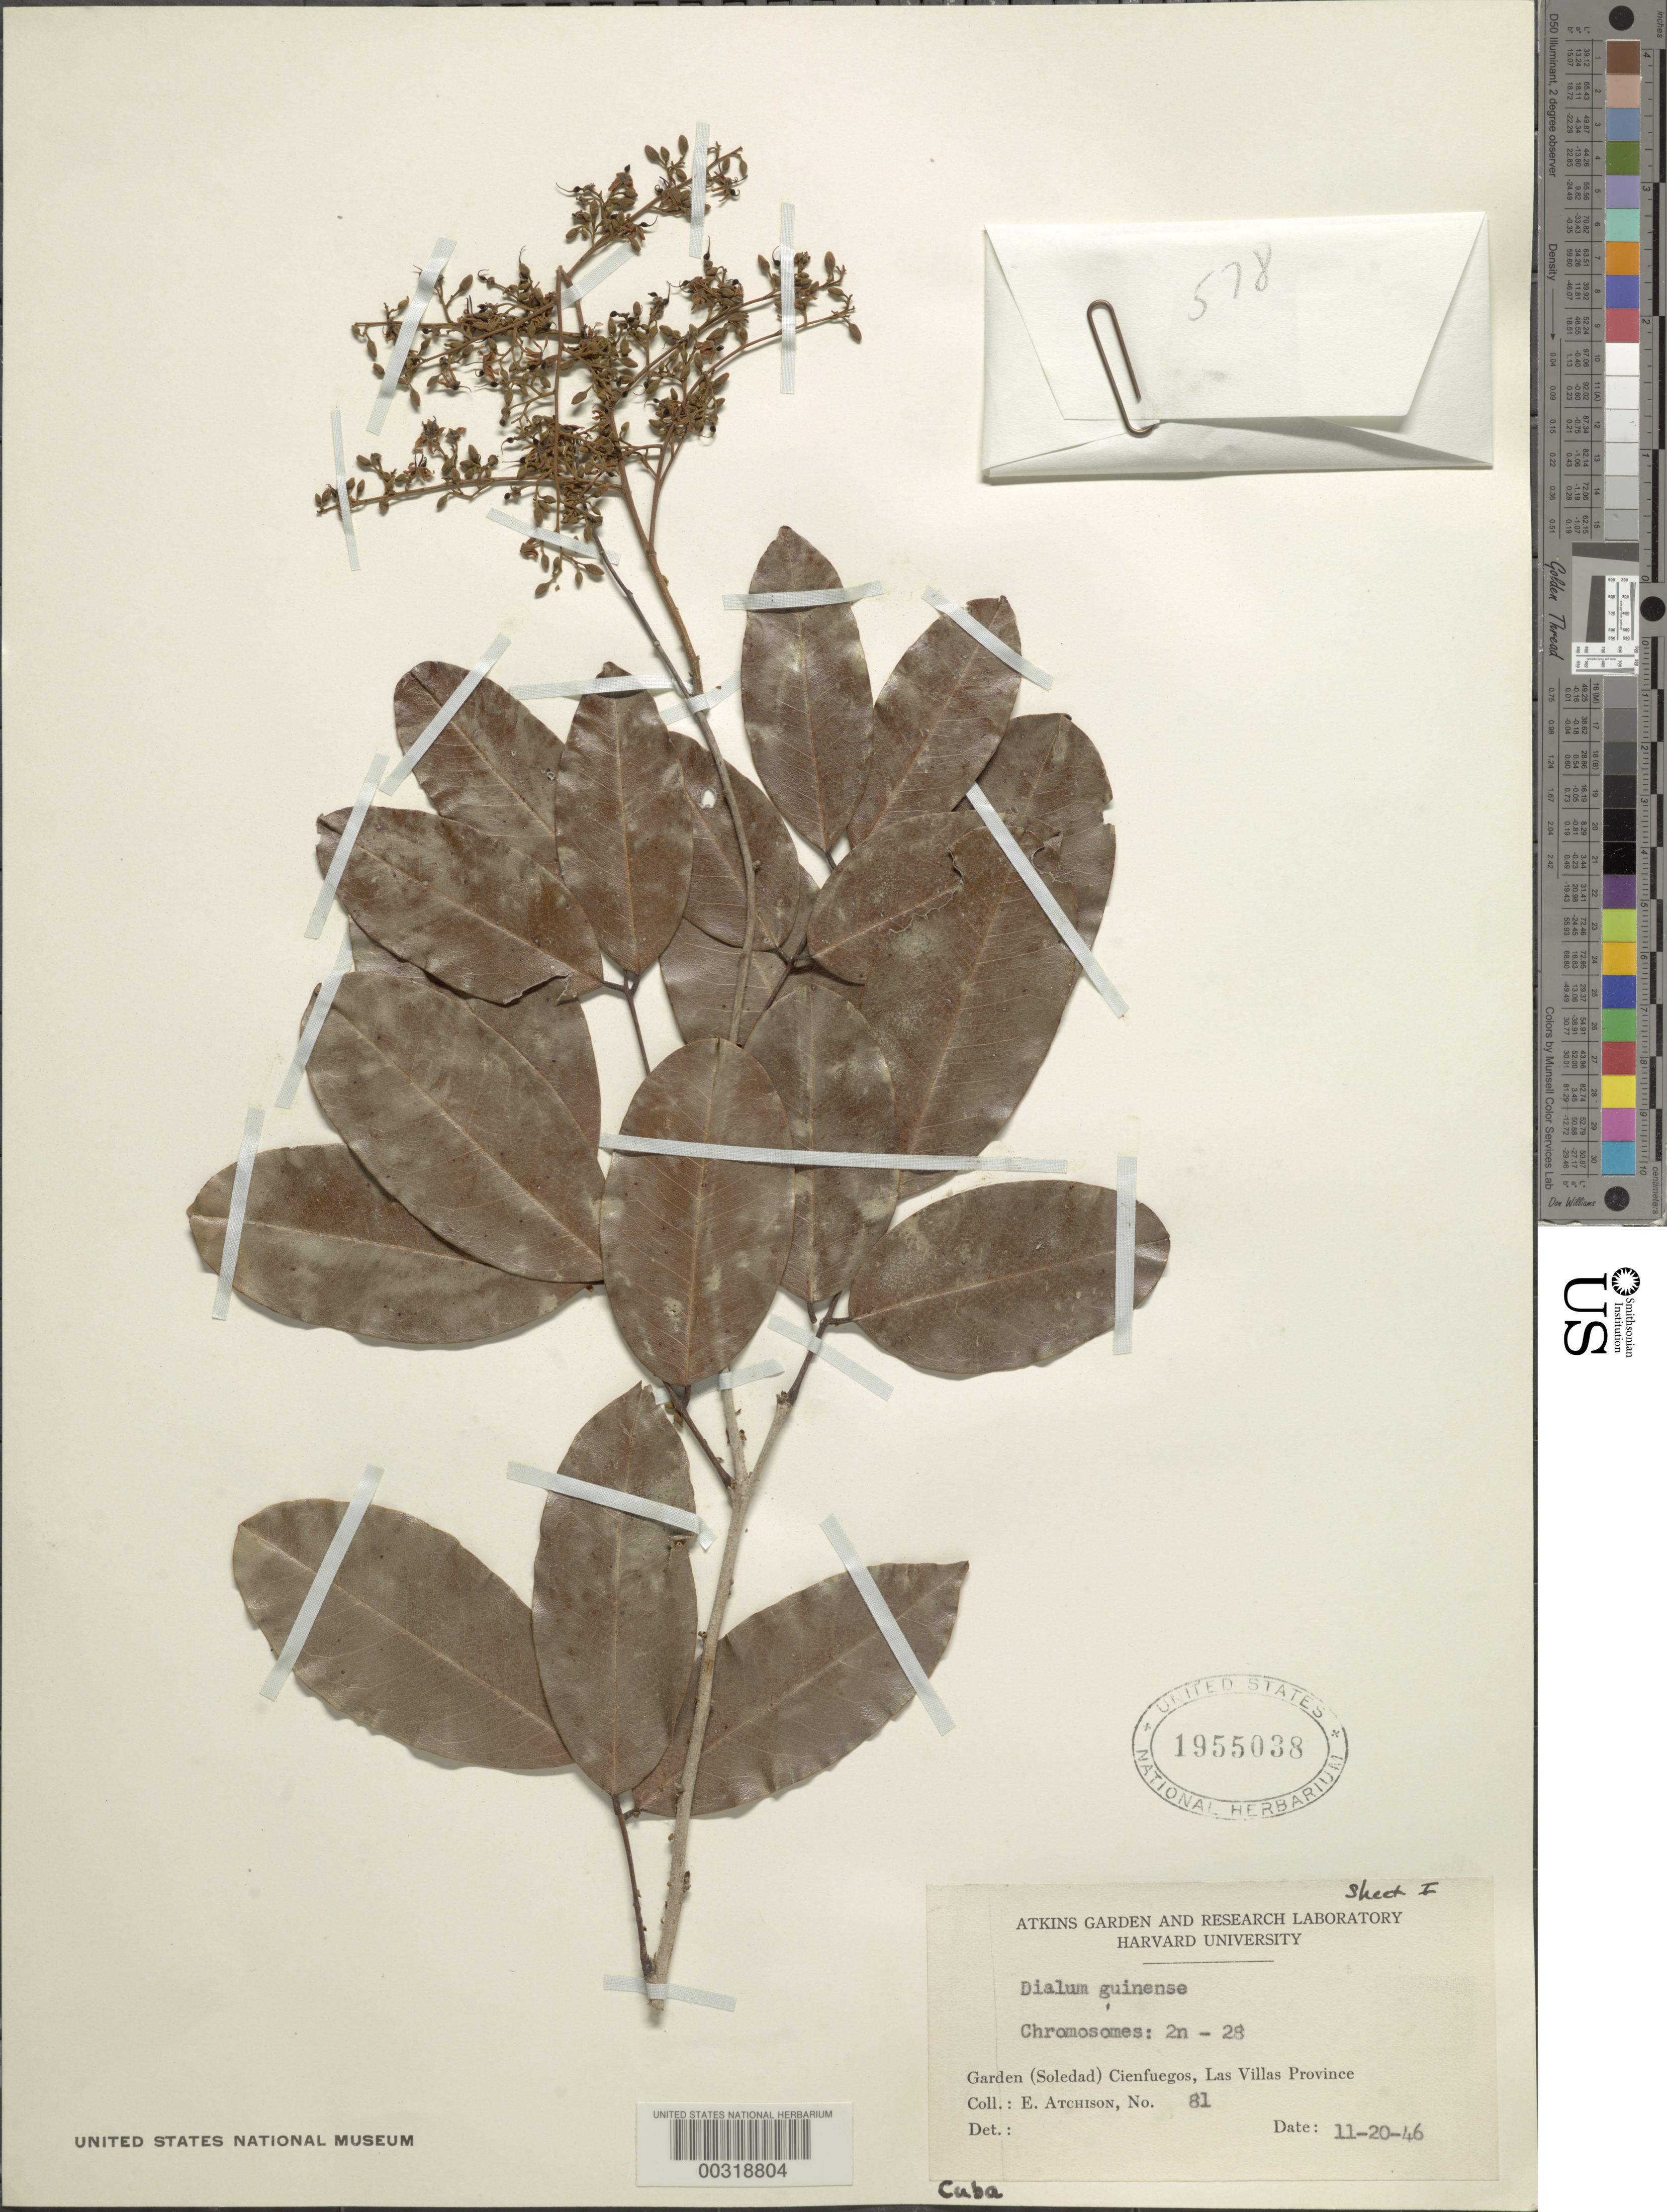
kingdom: Plantae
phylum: Tracheophyta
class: Magnoliopsida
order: Fabales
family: Fabaceae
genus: Dialium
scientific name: Dialium guineense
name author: Willd.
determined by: Falcão, Marcus J.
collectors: E. Atchison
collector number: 81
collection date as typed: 20 Nov 1946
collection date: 1946-11-20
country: Cuba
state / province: Las Villas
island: Greater Antilles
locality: Garden (soledad) cienfuegos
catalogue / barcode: US 1955038